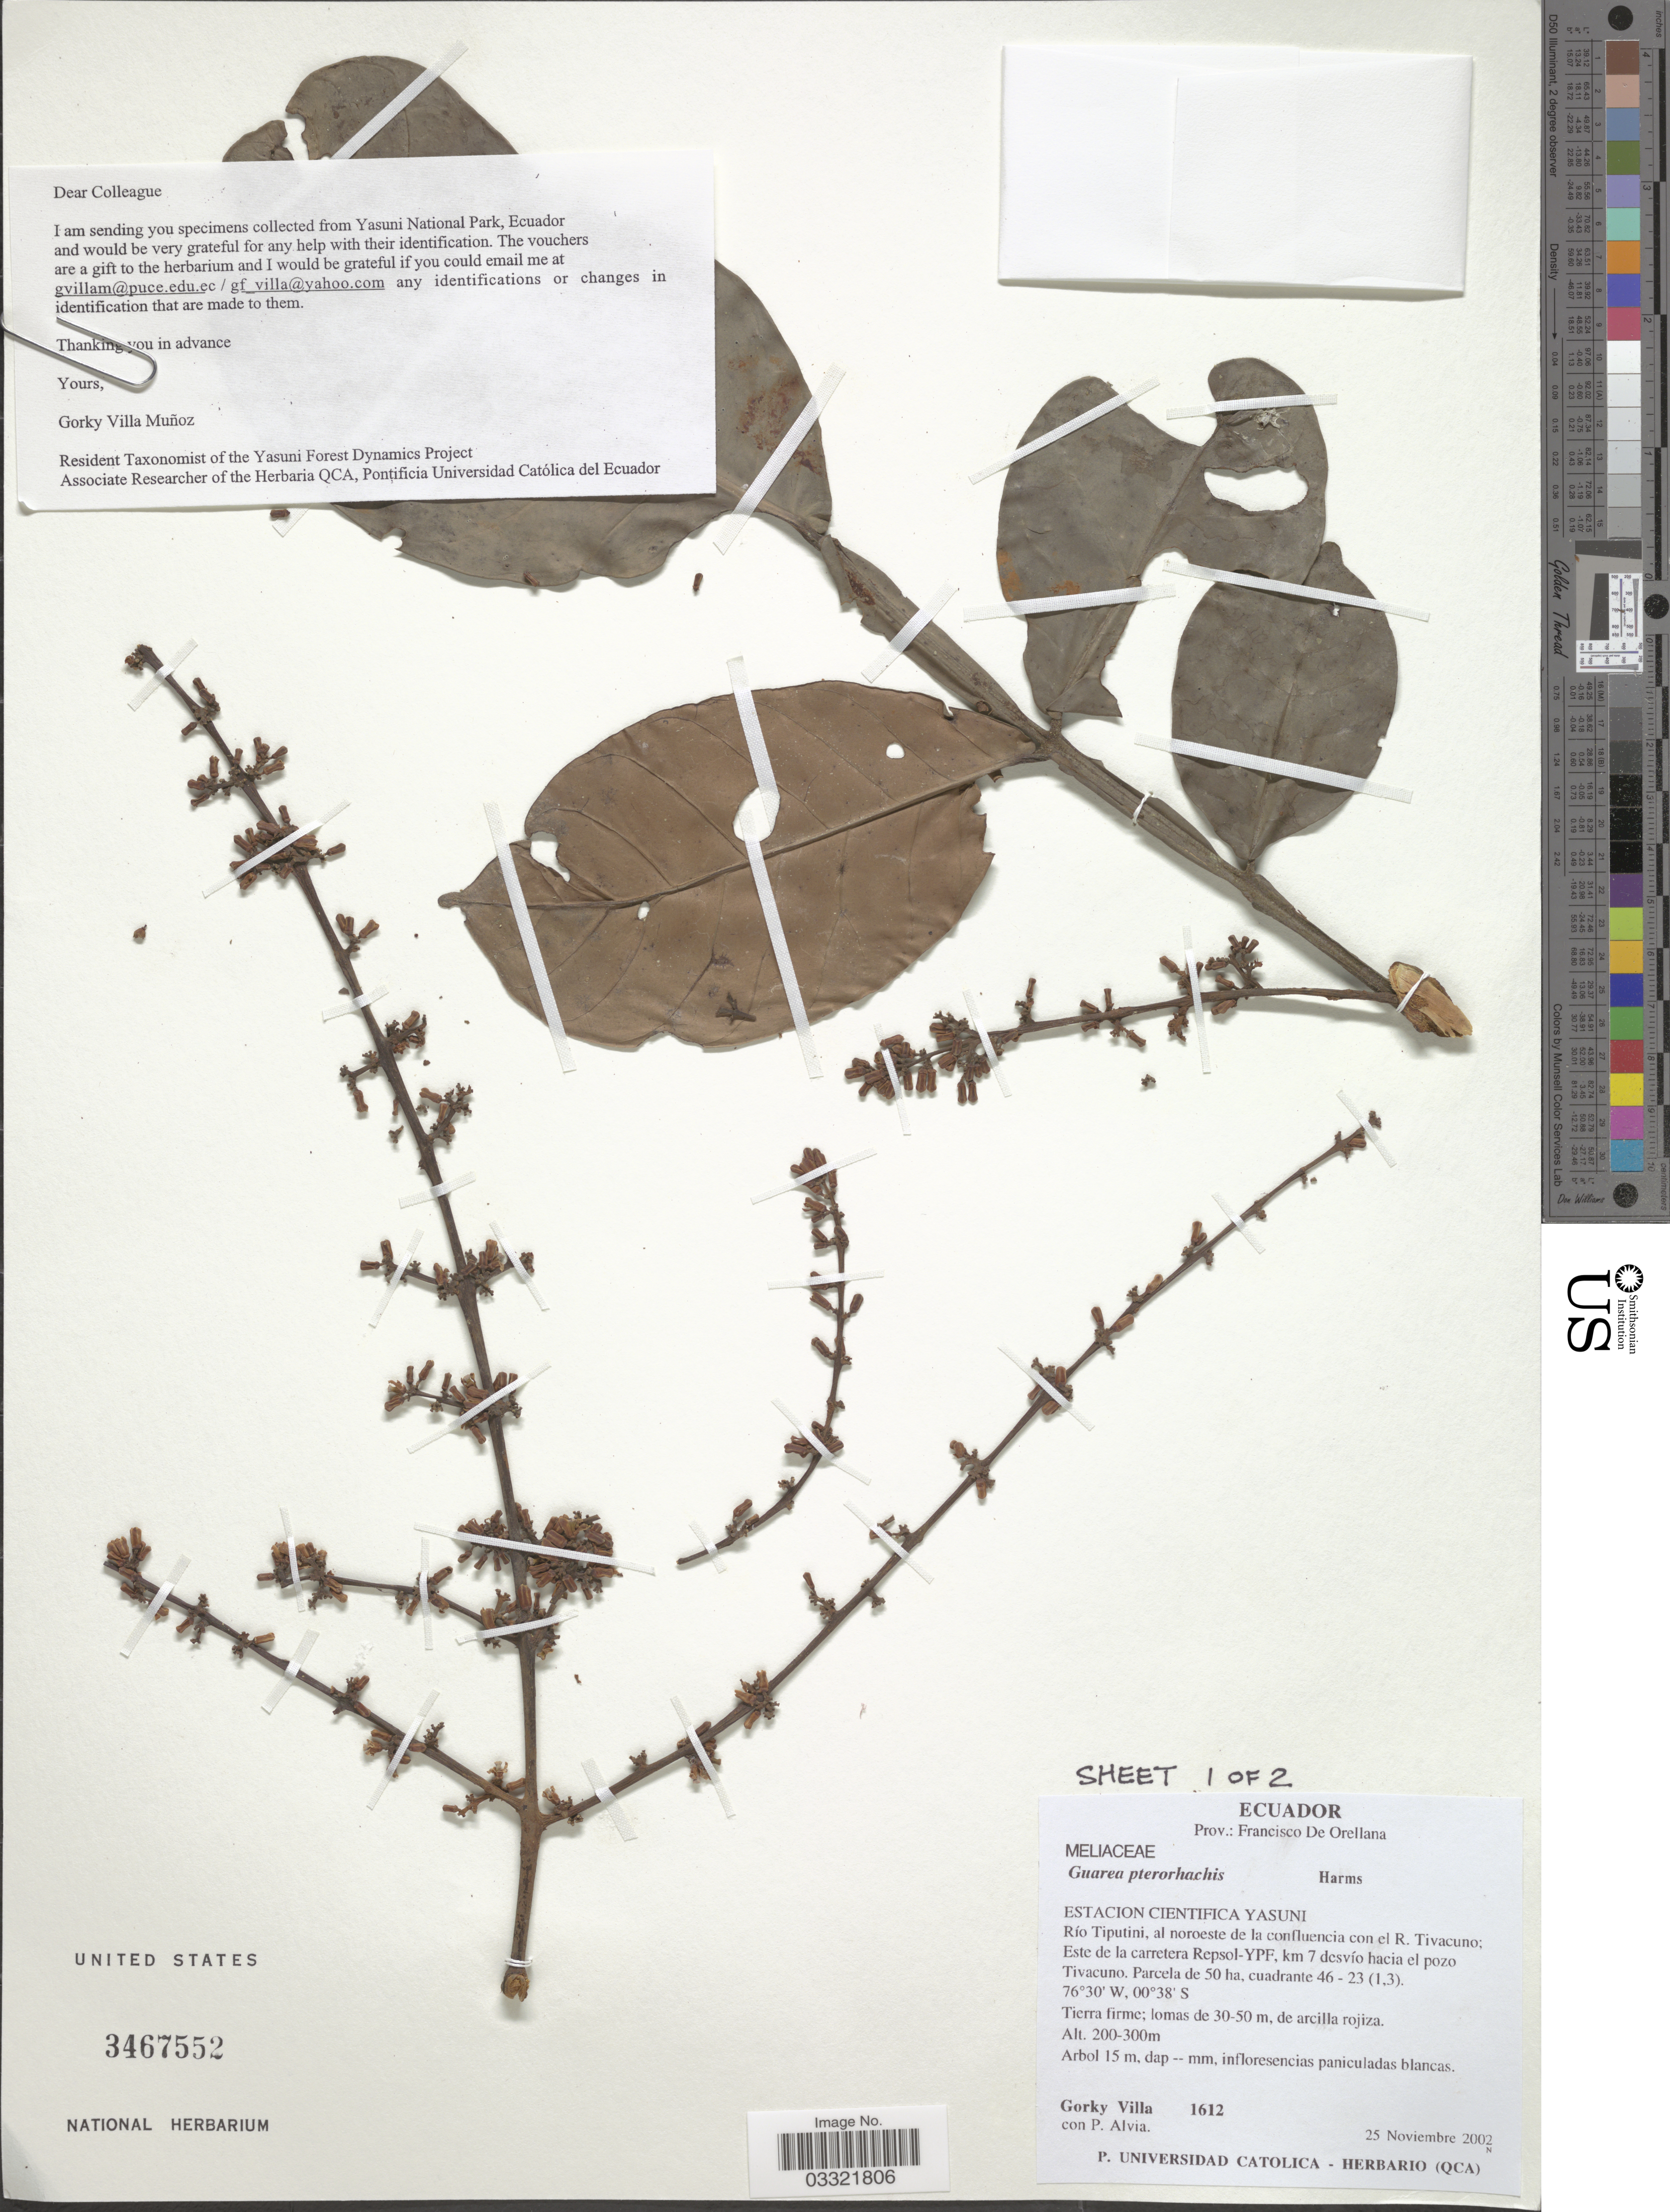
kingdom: Plantae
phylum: Tracheophyta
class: Magnoliopsida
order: Sapindales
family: Meliaceae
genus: Guarea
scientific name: Guarea pterorhachis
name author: Harms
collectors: G. Villa Munóz & P. Alvia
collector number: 1612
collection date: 2002-11-25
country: Ecuador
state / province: Orellana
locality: Prov.: Francisco De Orellana. Estacion Cientifica Yasuni. Río Tiputini, al noroeste de la confluencia con el R. Tivacuno; Este de la carretera Repsol-YPF, km 7 desvío hacia el pozo Tivacuno.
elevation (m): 200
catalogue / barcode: US 3467552